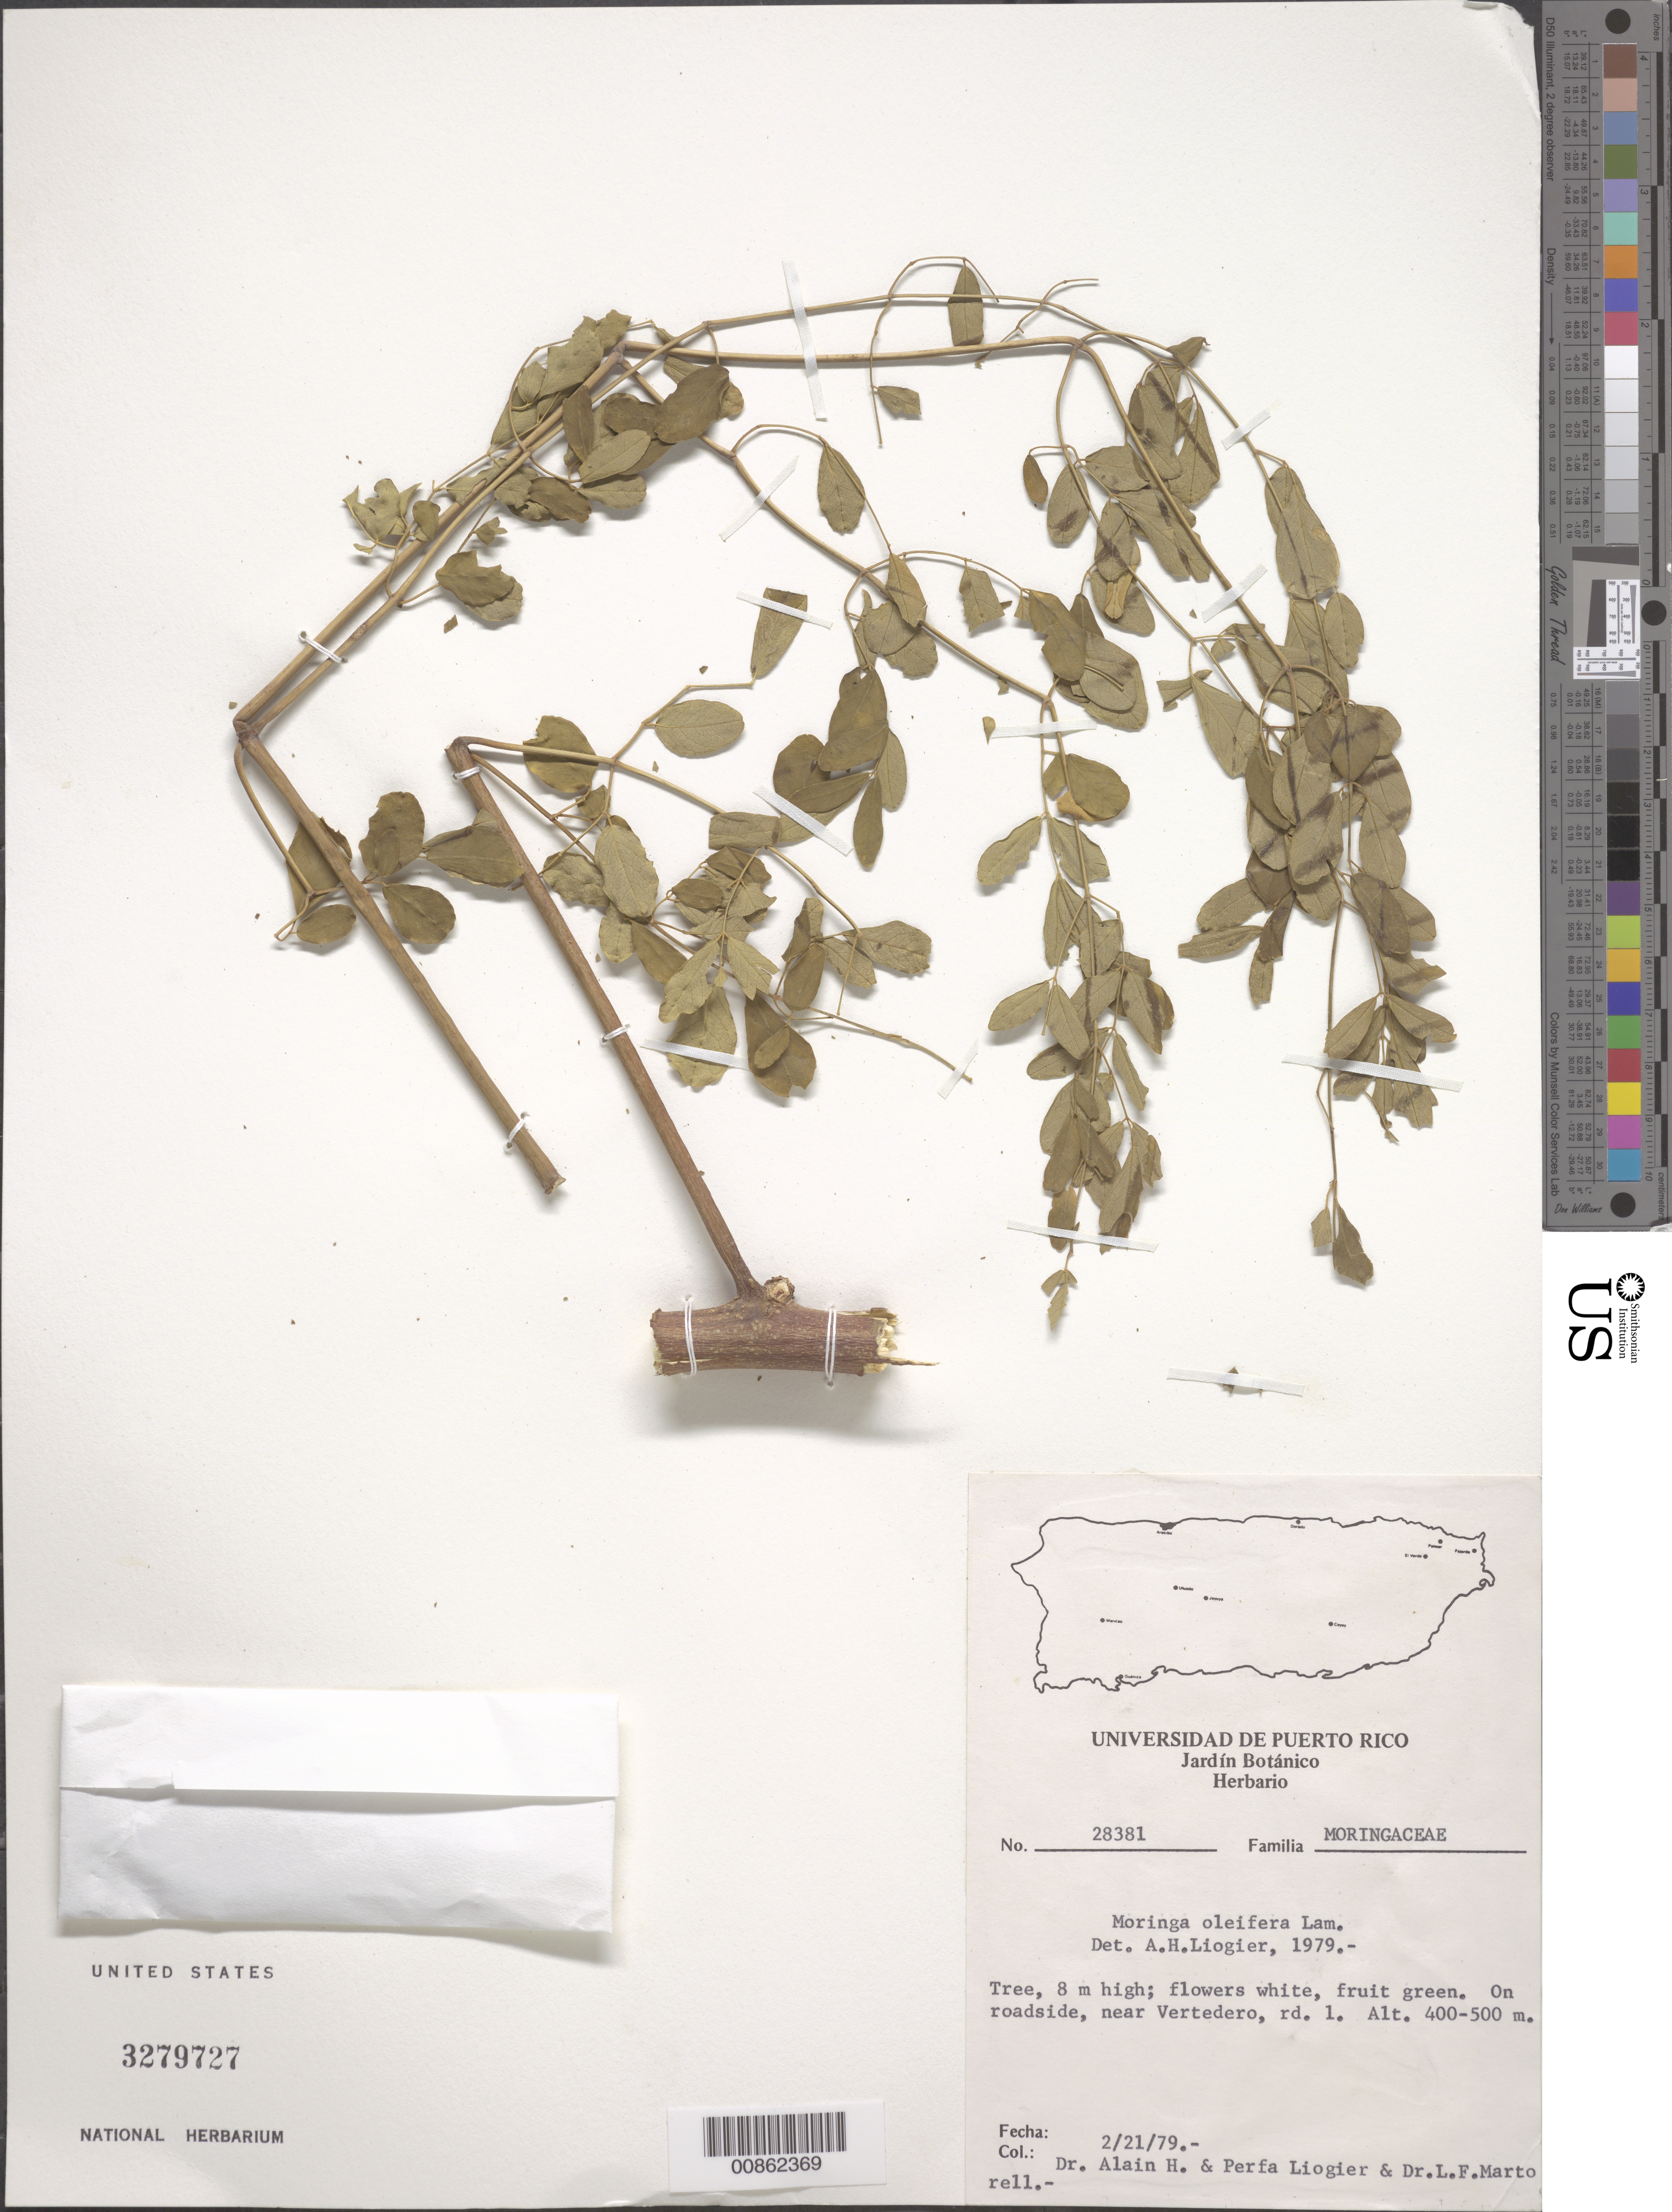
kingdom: Plantae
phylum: Tracheophyta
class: Magnoliopsida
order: Brassicales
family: Moringaceae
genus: Moringa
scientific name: Moringa oleifera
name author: Lam.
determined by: Liogier, Alain H.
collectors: A. H. Liogier, M. P. Liogier & L. Martorell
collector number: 28381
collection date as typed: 21 Feb 1979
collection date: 1979-02-21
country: Puerto Rico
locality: Near Vertedero, rd. 1.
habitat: On roadside.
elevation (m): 400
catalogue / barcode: US 3279727